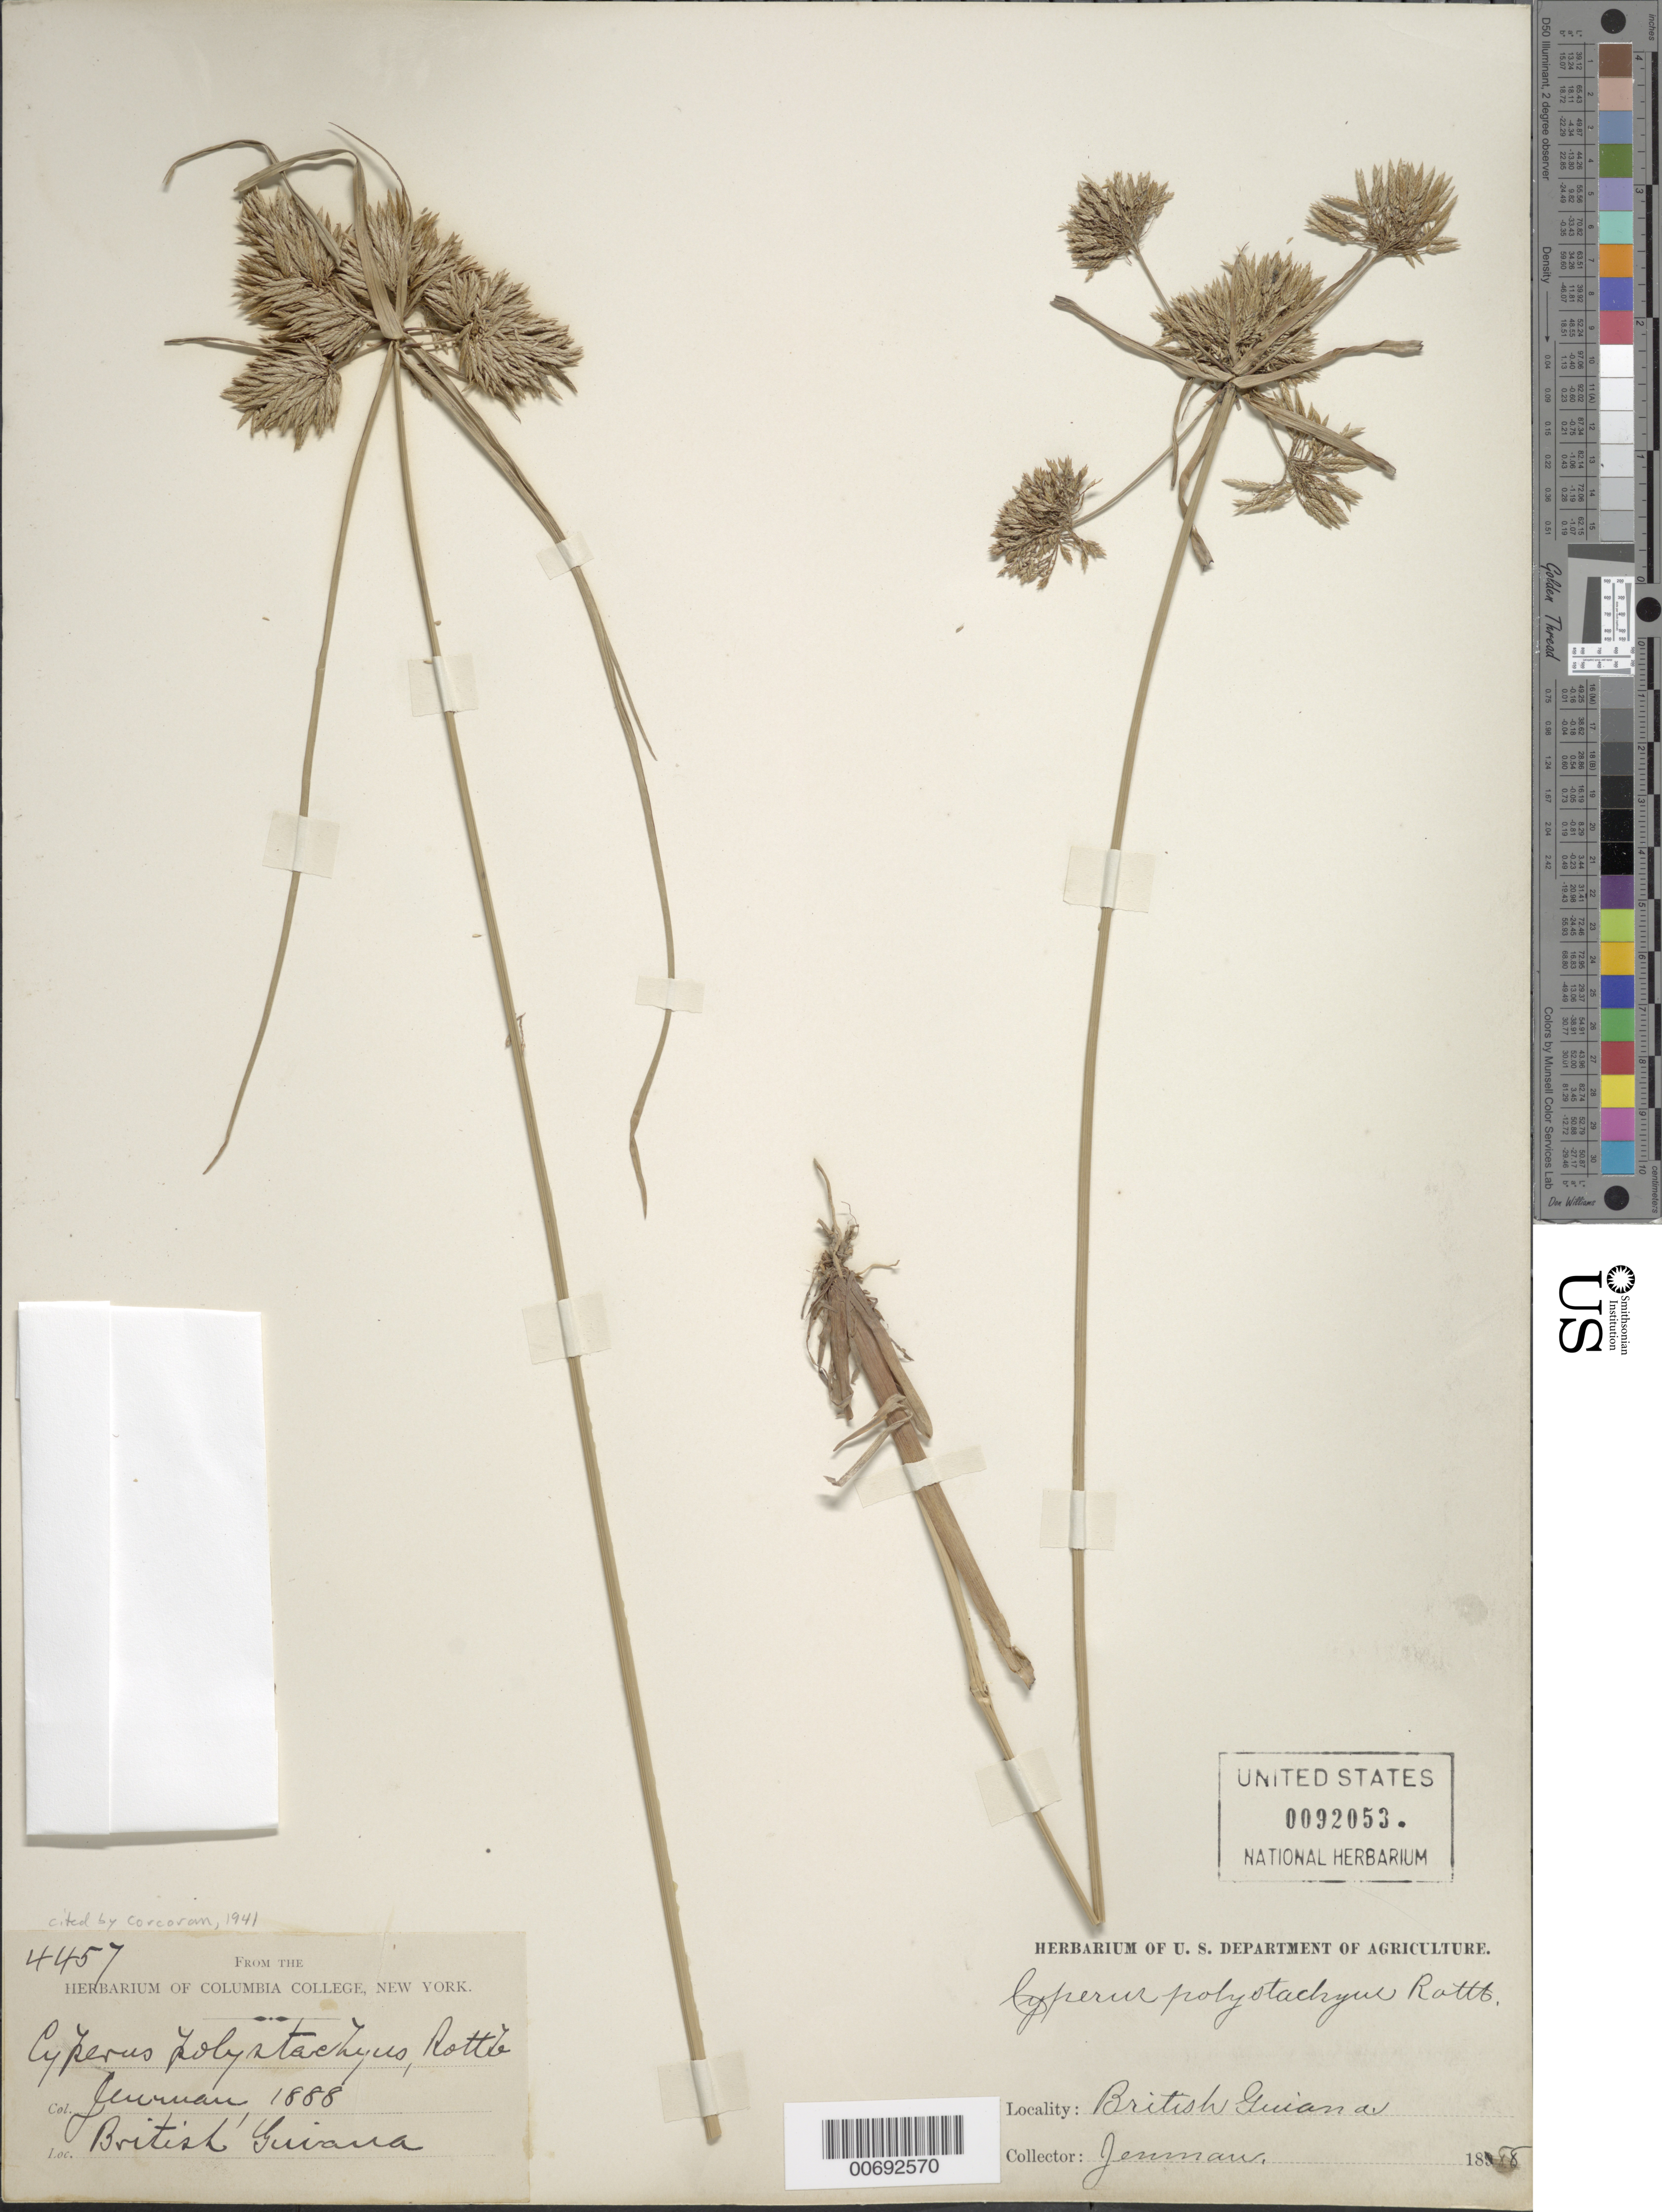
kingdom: Plantae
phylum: Tracheophyta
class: Liliopsida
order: Poales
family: Cyperaceae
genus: Cyperus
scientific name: Cyperus polystachyos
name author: Rottb.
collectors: G. S. Jenman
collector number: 4457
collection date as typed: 1888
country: Guyana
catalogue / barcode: US 92053